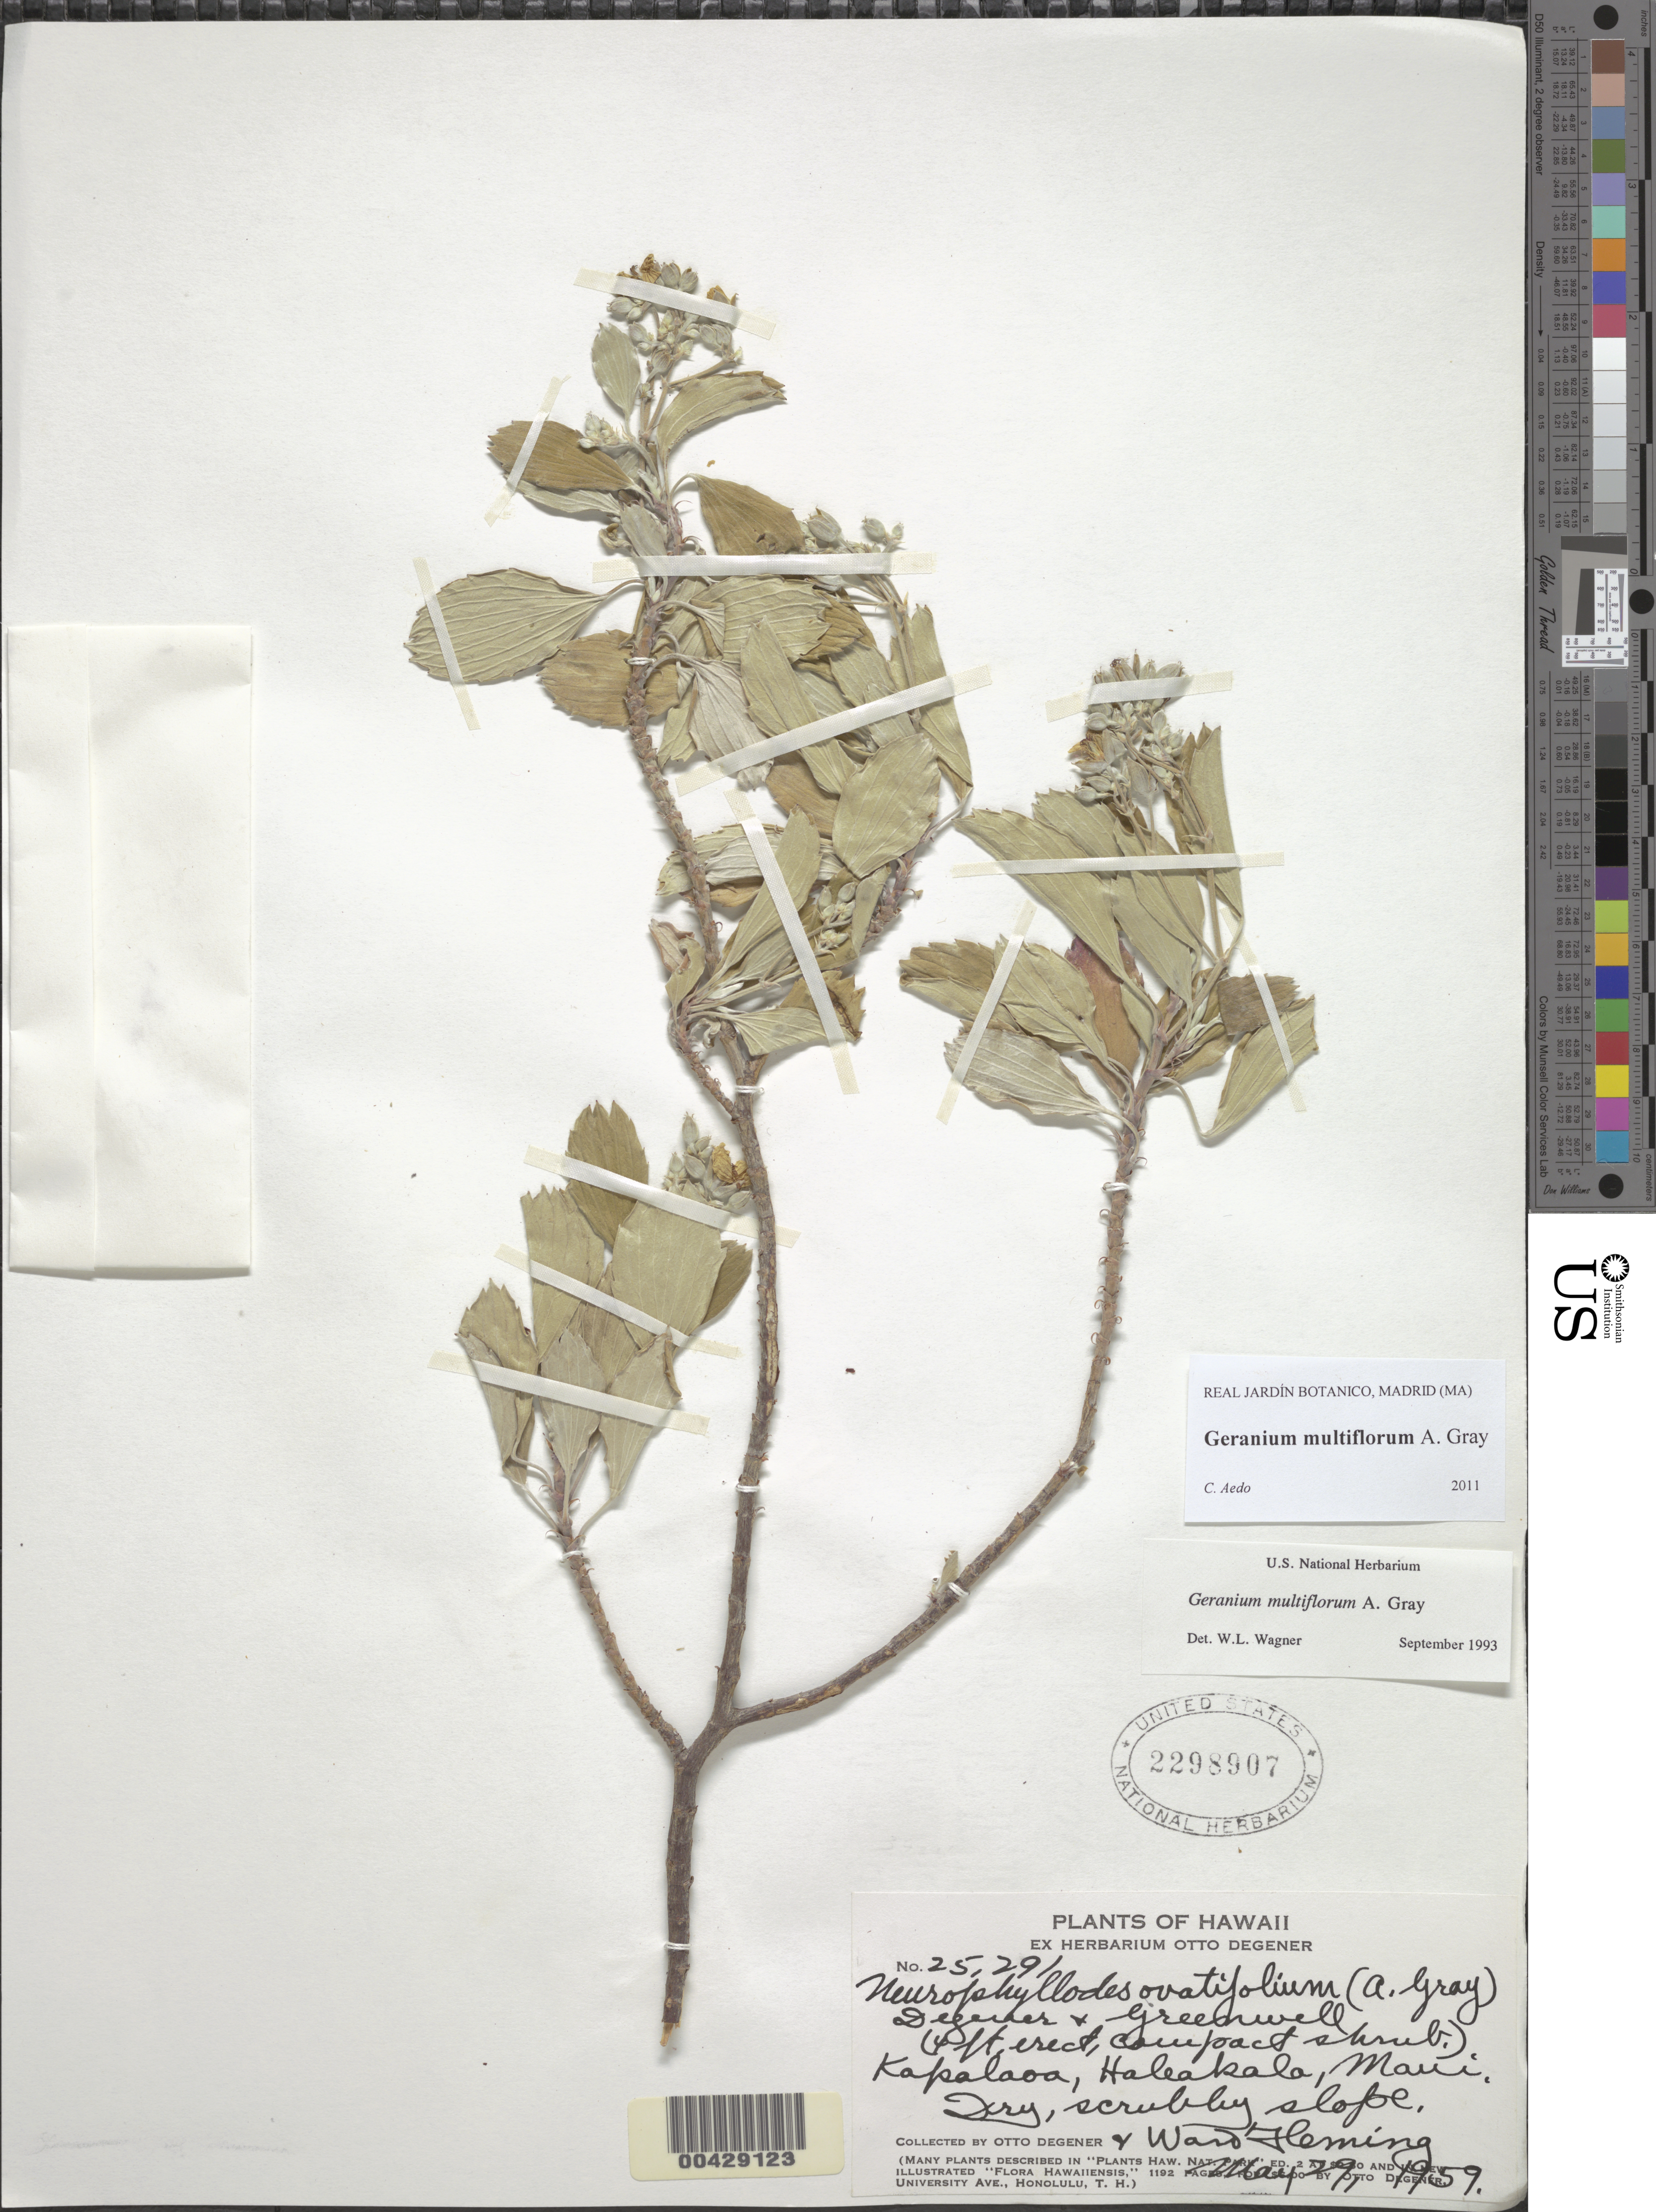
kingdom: Plantae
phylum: Tracheophyta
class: Magnoliopsida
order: Geraniales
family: Geraniaceae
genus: Geranium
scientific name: Geranium multiflorum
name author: A. Gray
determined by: Aedo, C.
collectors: O. Degener & W. Fleming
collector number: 25291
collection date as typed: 29 May 1959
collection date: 1959-05-29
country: United States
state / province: Hawaii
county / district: Maui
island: Maui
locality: Kapalaoa, Haleakala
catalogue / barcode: US 2298907